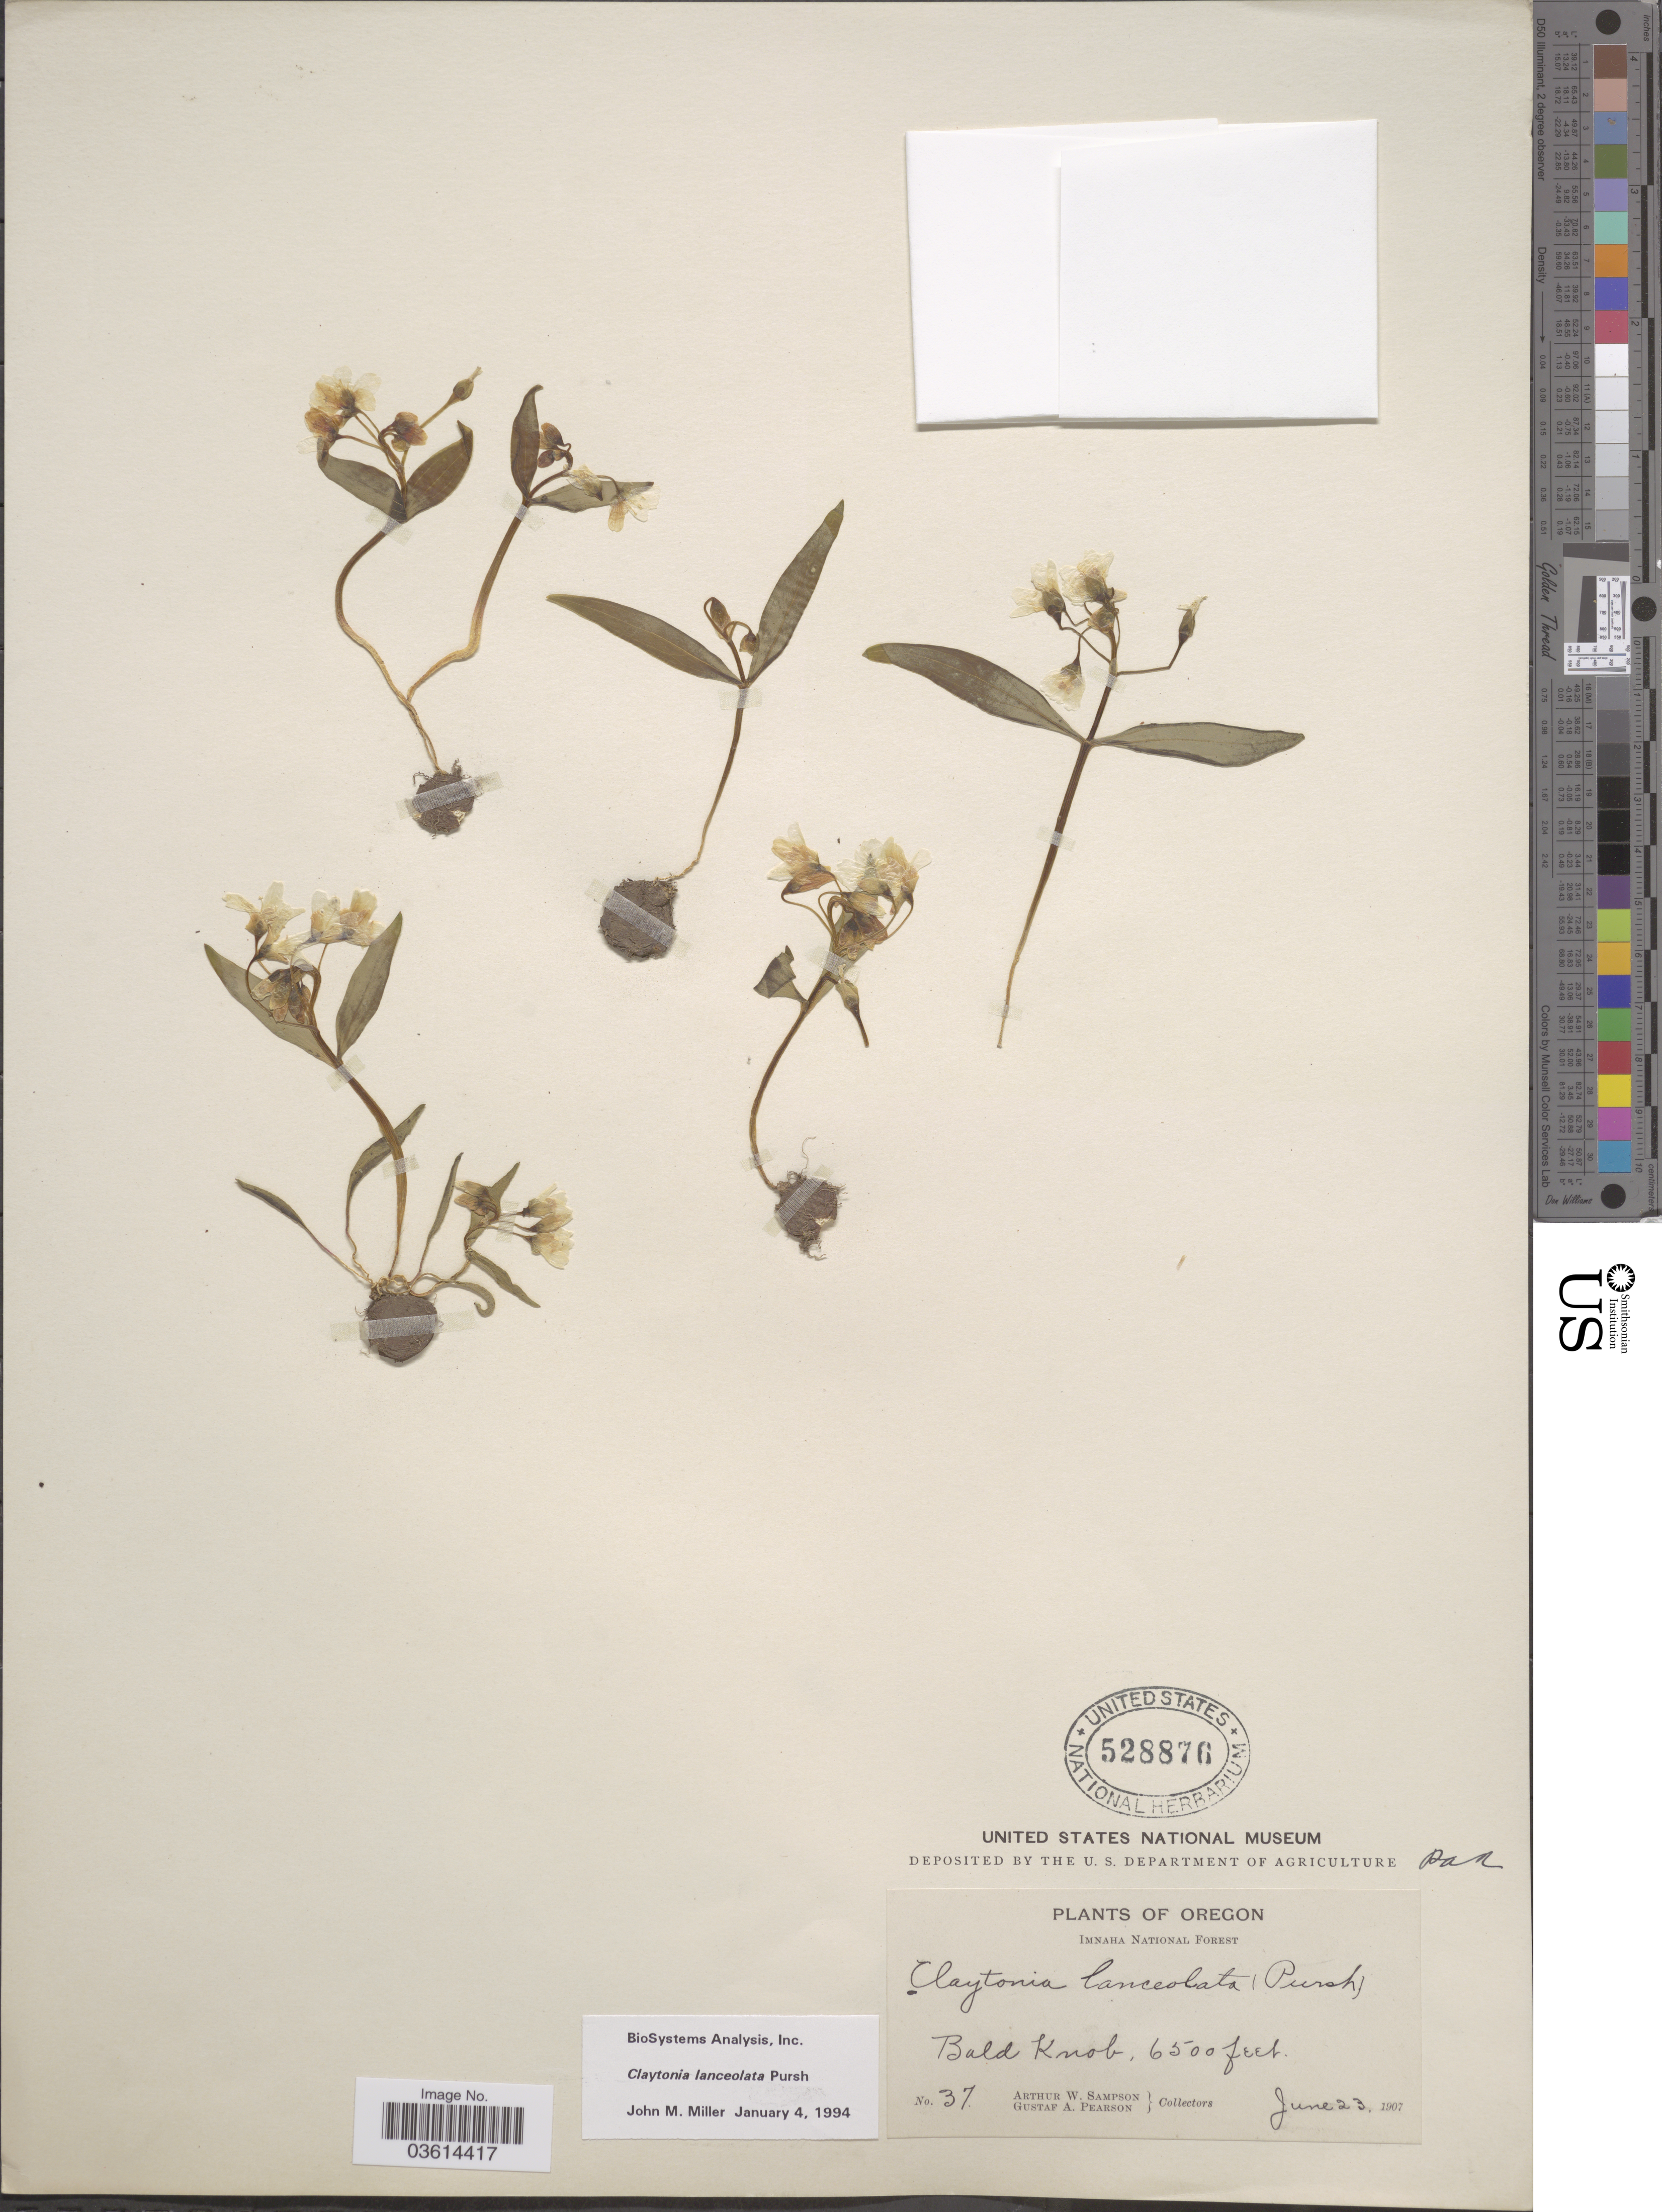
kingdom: Plantae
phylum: Tracheophyta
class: Magnoliopsida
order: Caryophyllales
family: Montiaceae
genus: Claytonia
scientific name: Claytonia lanceolata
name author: Pursh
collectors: A. Sampson & G. Pearson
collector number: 37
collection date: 1907-06-23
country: United States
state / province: Oregon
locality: Imnaha National Forest. Bald Knob.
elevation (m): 1981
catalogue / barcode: US 528876